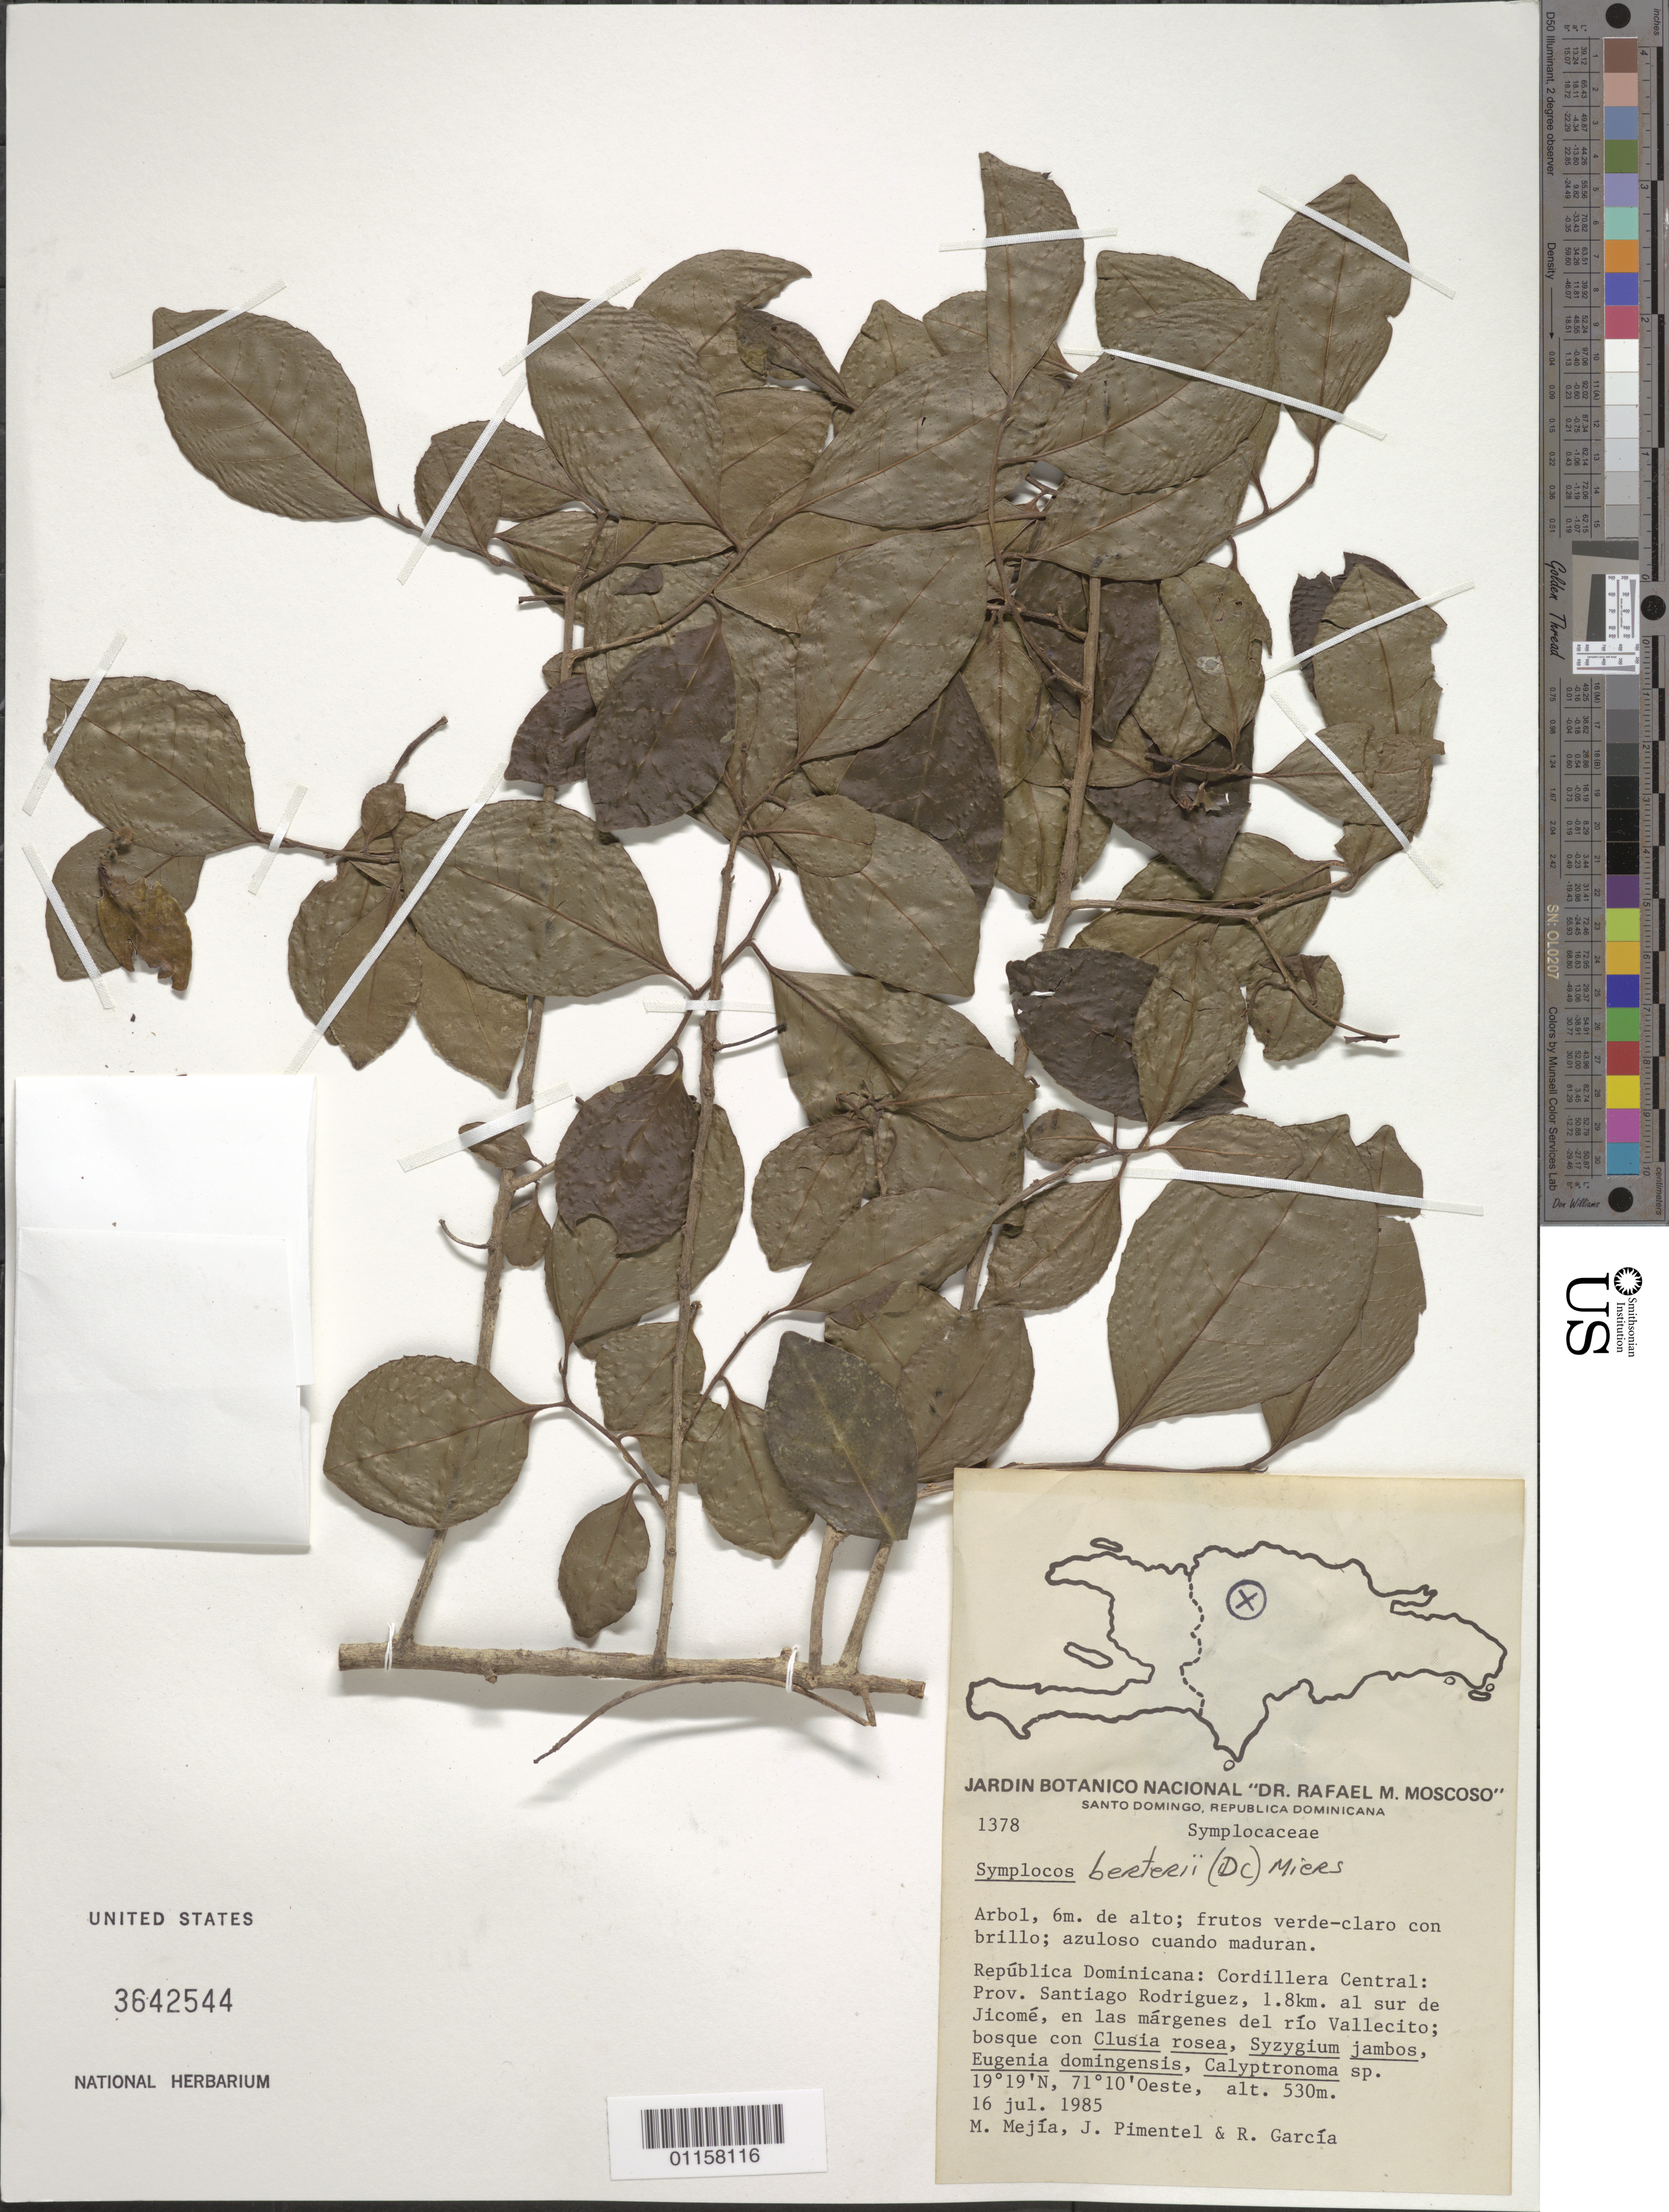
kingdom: Plantae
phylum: Tracheophyta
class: Magnoliopsida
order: Ericales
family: Symplocaceae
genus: Symplocos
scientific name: Symplocos berteroi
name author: Miers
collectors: M. Mejia, J. Pimentel & R. G. García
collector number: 1378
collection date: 1985-07-16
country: Dominican Republic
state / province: Santiago Rodríguez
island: Hispaniola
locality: Cordillera Central; 1.8 km al sur de Jicomé, en el margenes del río Vallecito.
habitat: Bosque con Clusia rosea, Syzygium jambos, Eugenia domingensis, Calyptronoma sp.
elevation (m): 530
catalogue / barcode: US 3642544